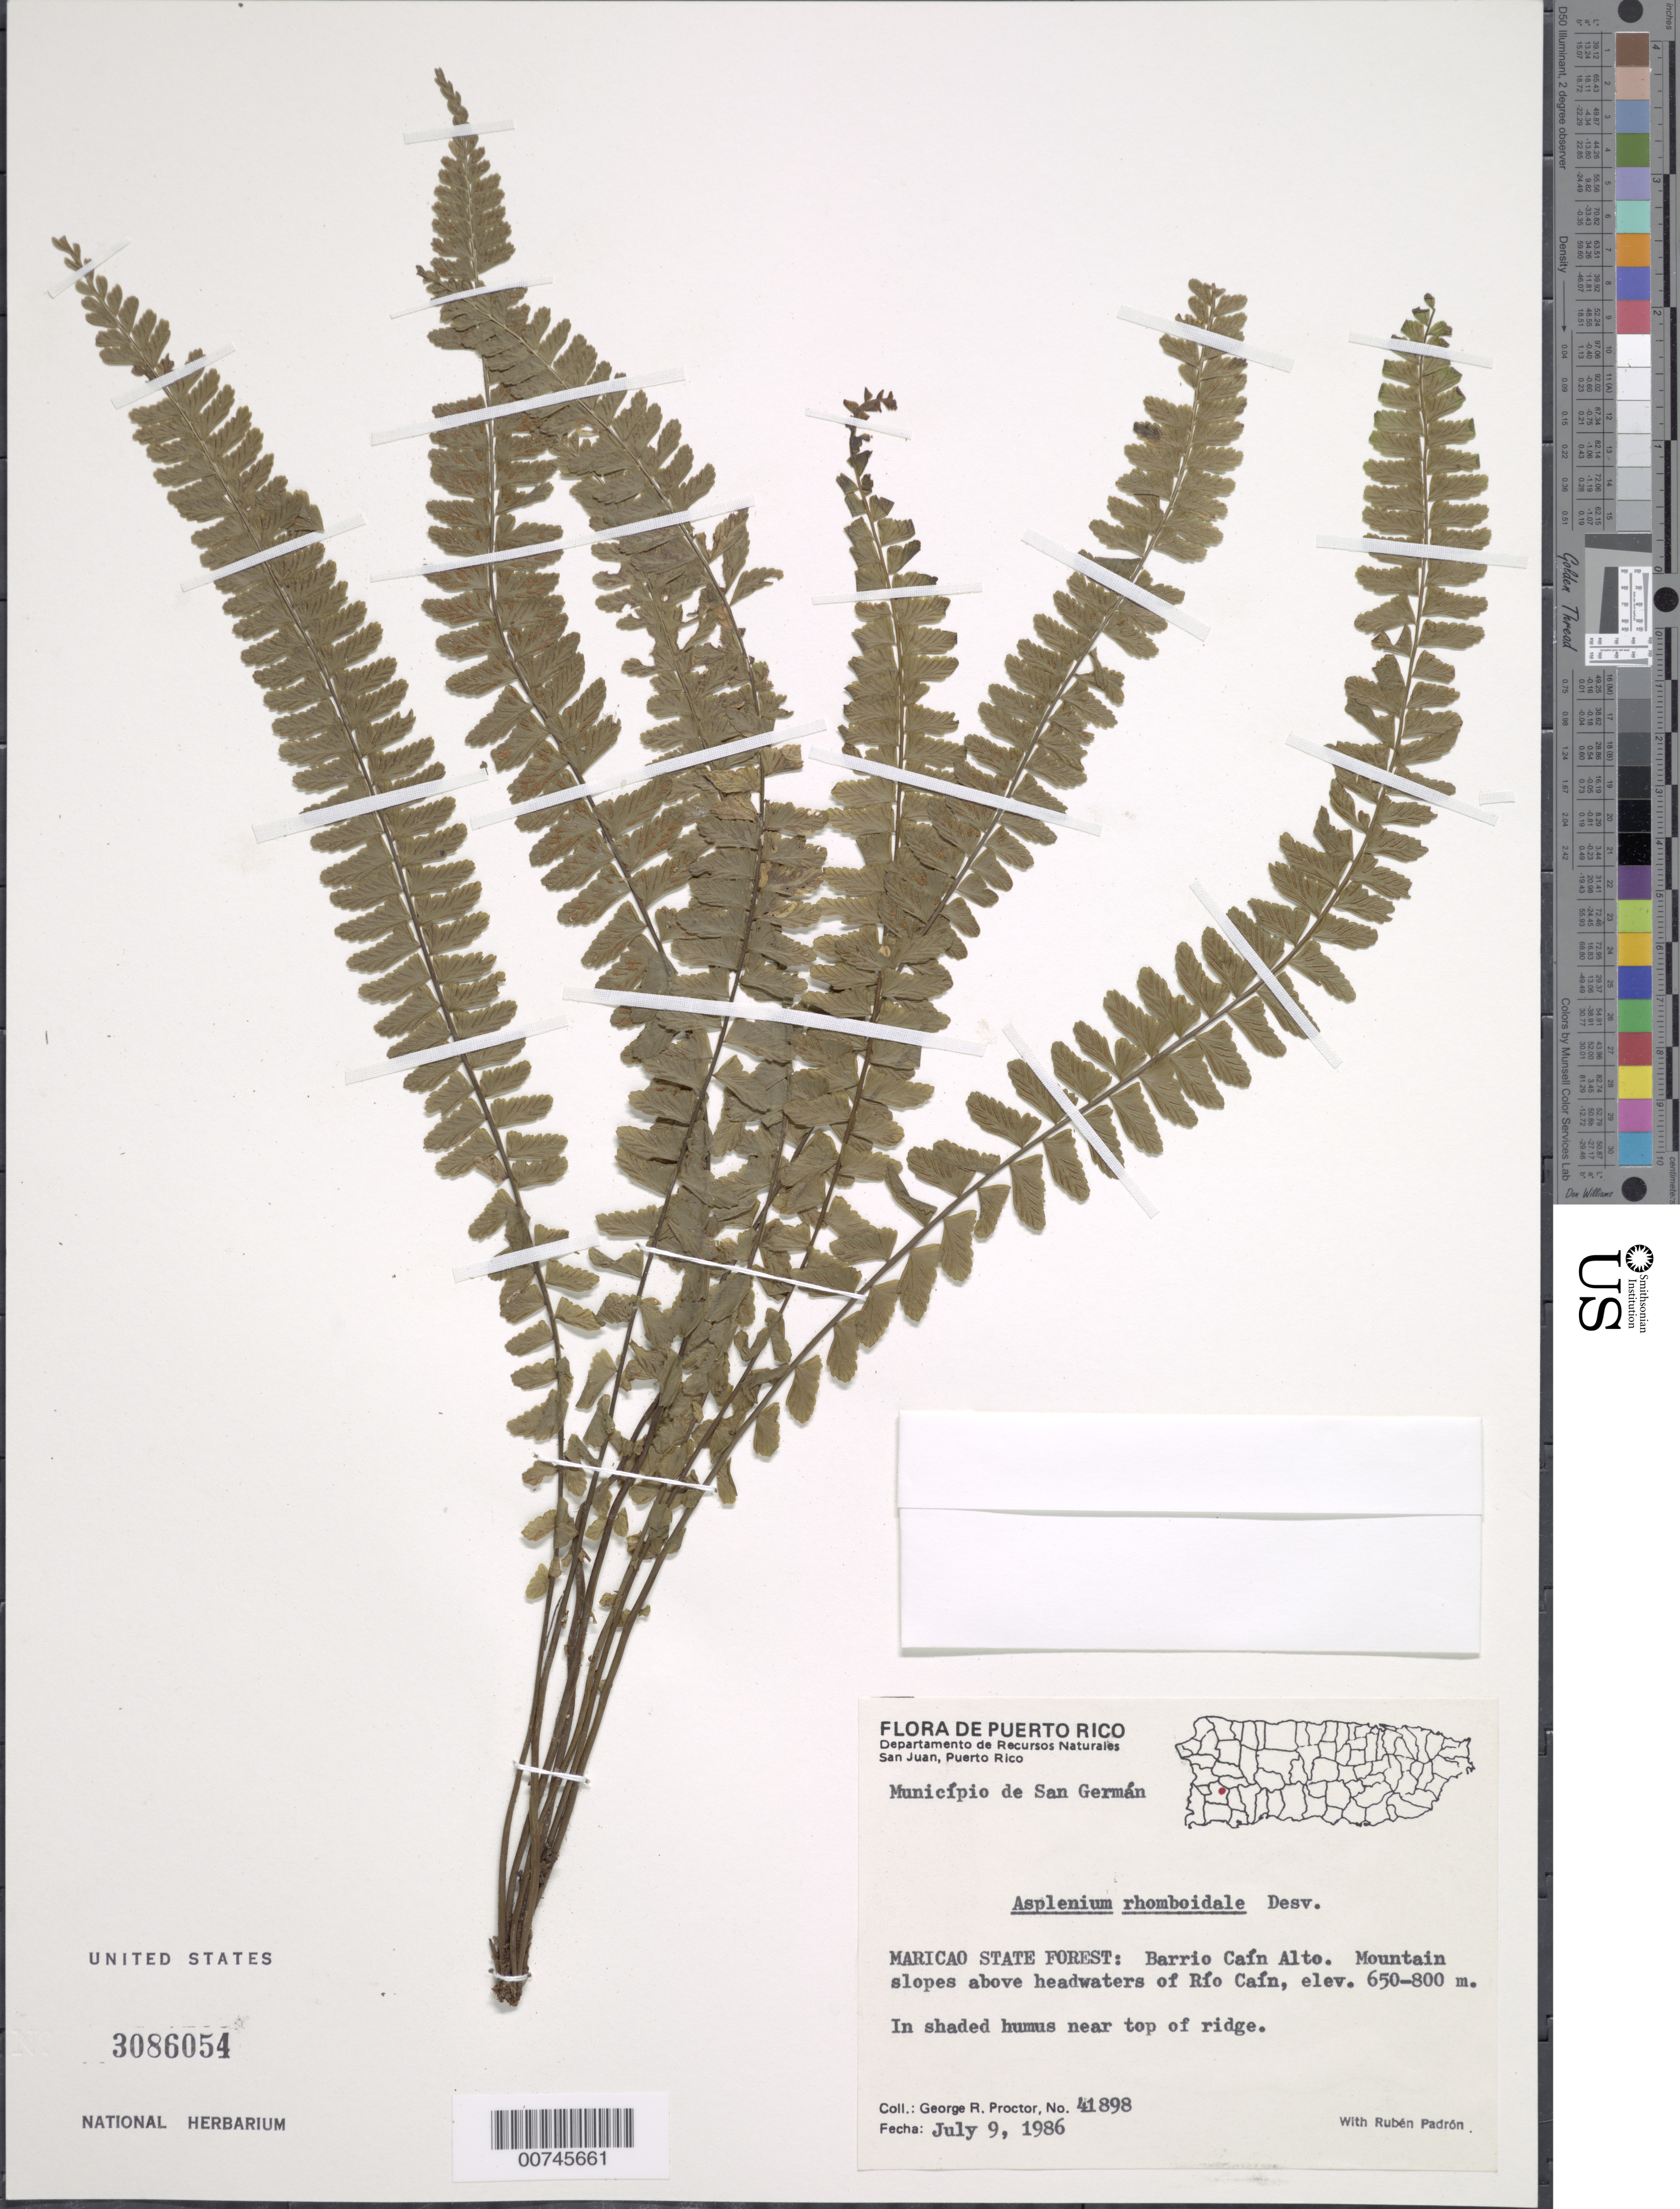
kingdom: Plantae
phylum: Tracheophyta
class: Polypodiopsida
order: Polypodiales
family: Aspleniaceae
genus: Asplenium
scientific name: Asplenium rhomboidale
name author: Desv.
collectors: G. R. Proctor & R. Padrón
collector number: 41898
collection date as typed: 09 Jul 1986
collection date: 1986-07-09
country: Puerto Rico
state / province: San Germán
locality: Maricao State Forest: Barrio Caín Alto. Mountain slopes above headwaters of Río Caín, Municipio de San Germán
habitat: In shaded humus near top of ridge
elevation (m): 650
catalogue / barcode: US 3086054